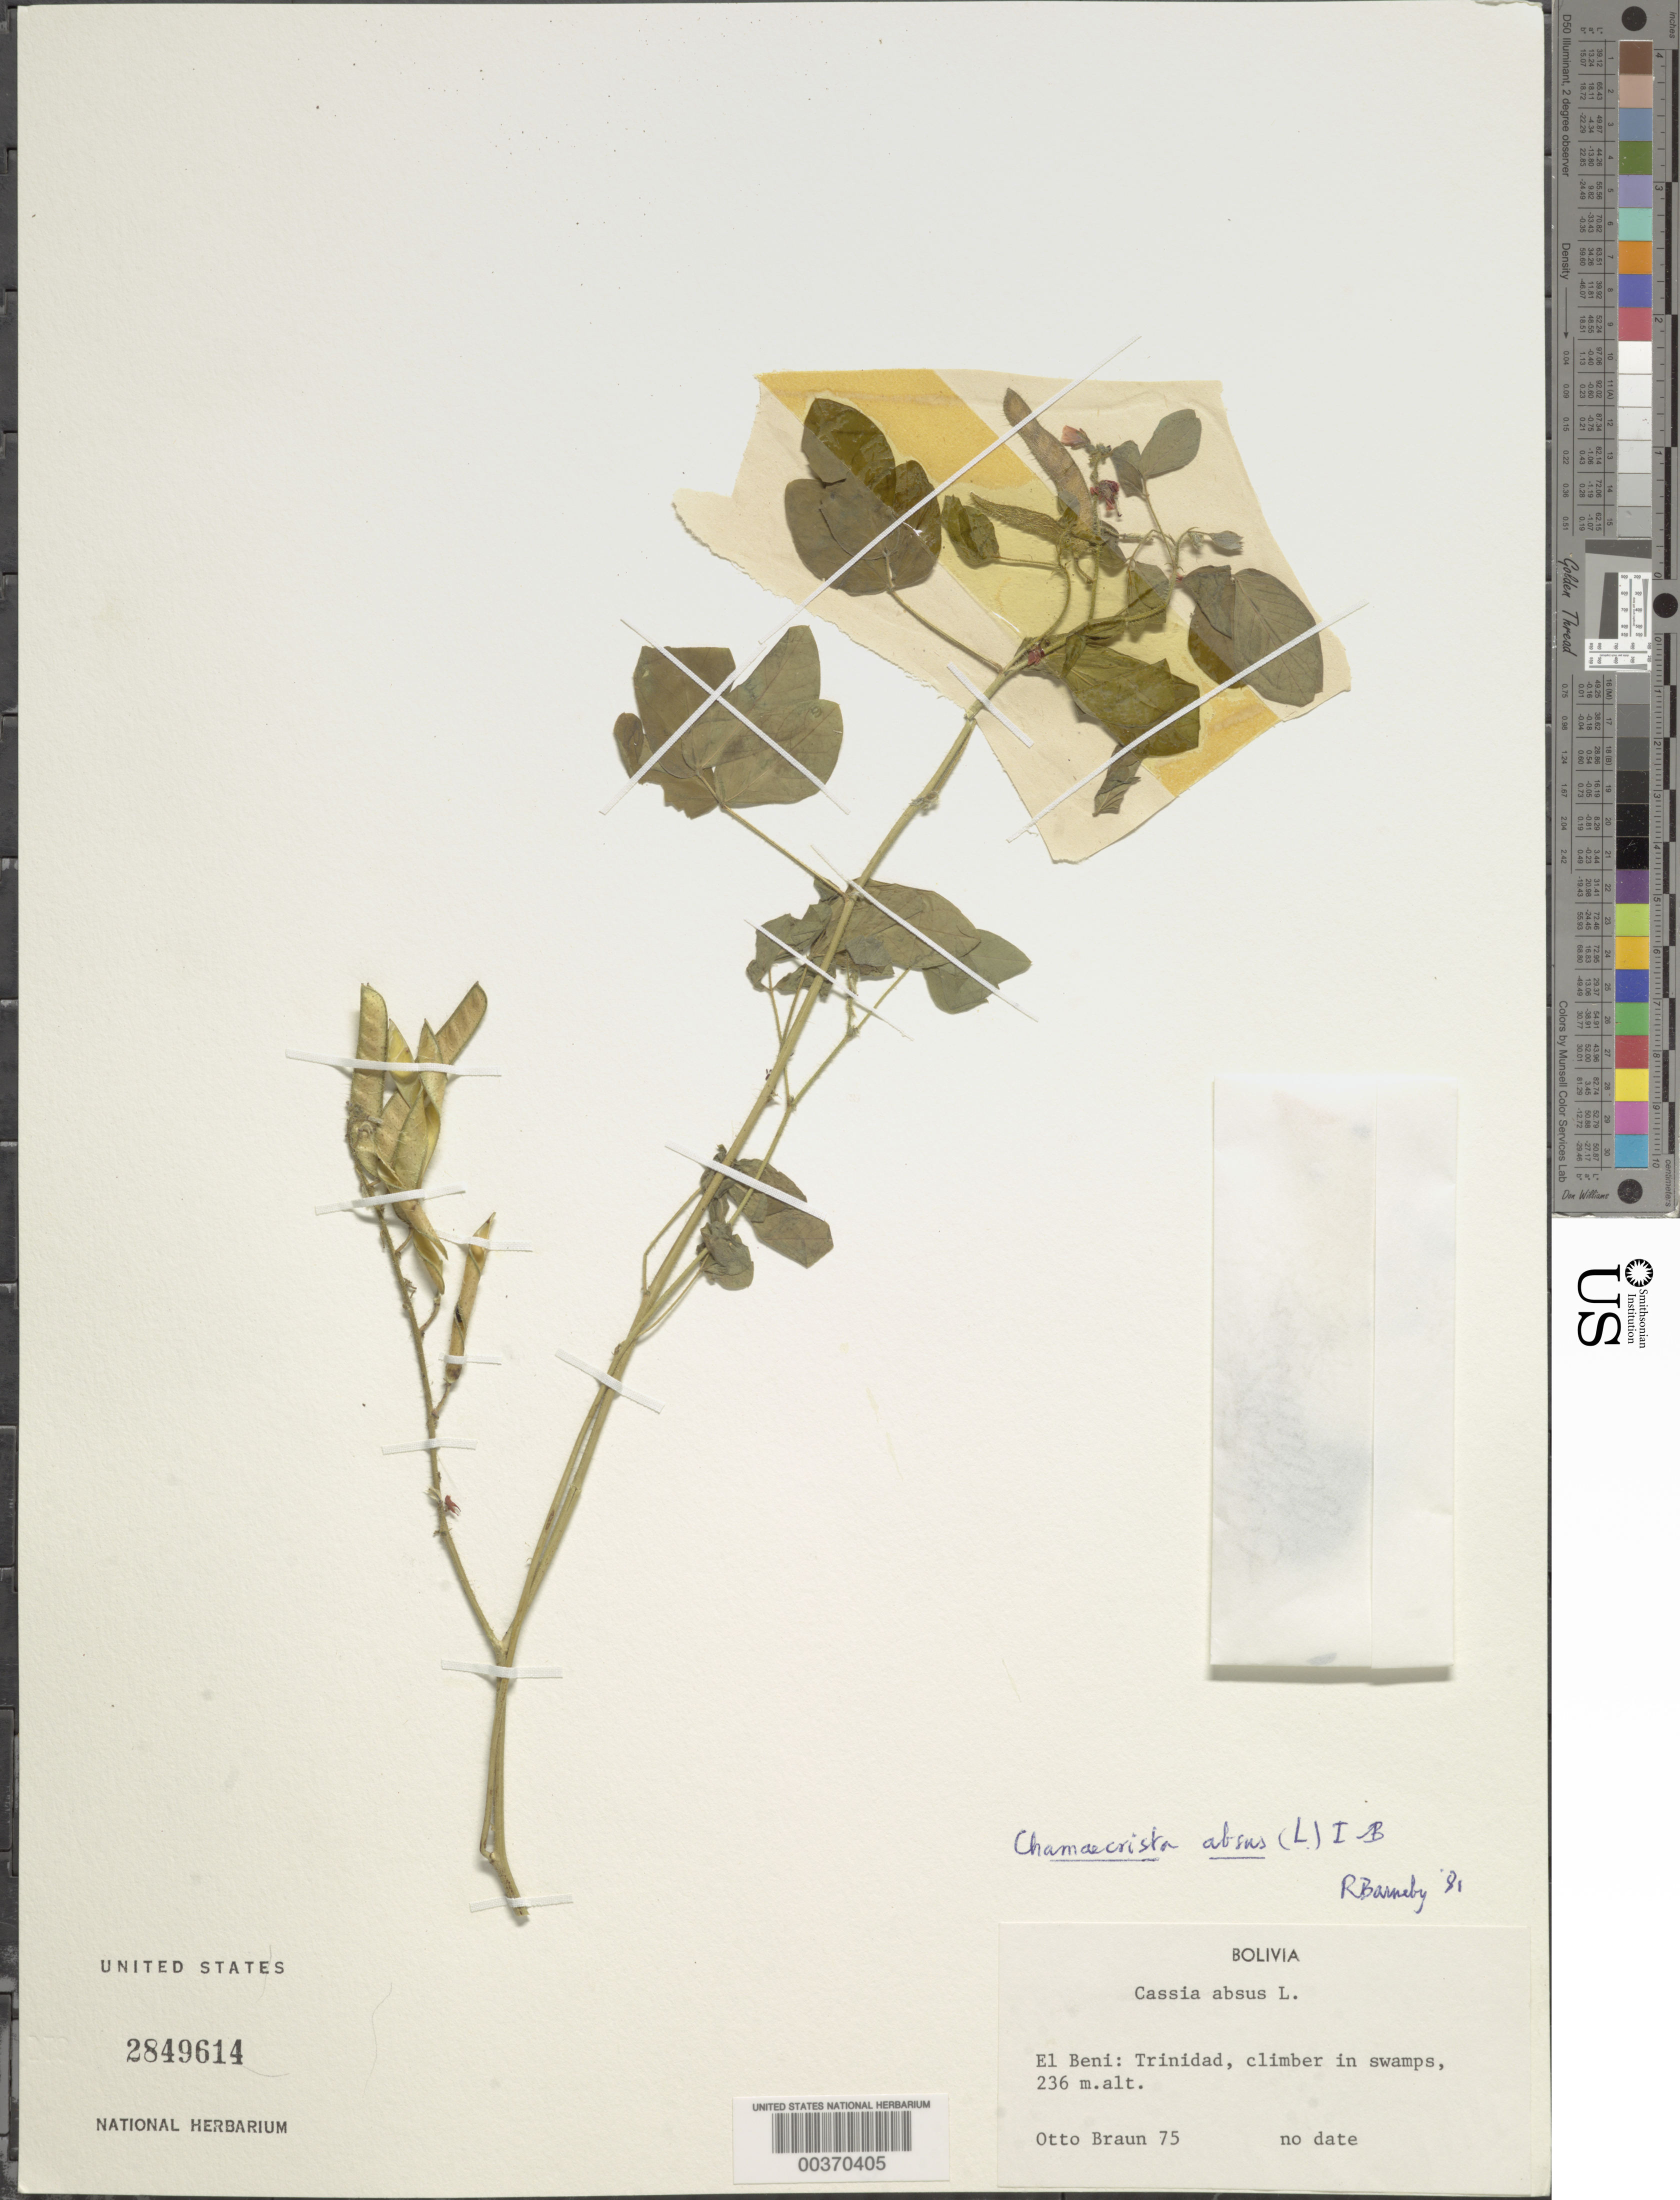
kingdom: Plantae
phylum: Tracheophyta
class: Magnoliopsida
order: Fabales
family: Fabaceae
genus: Chamaecrista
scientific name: Chamaecrista absus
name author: (L.) H.S. Irwin & Barneby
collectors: O. Braun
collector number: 75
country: Bolivia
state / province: Beni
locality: Trinidad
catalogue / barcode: US 2849614